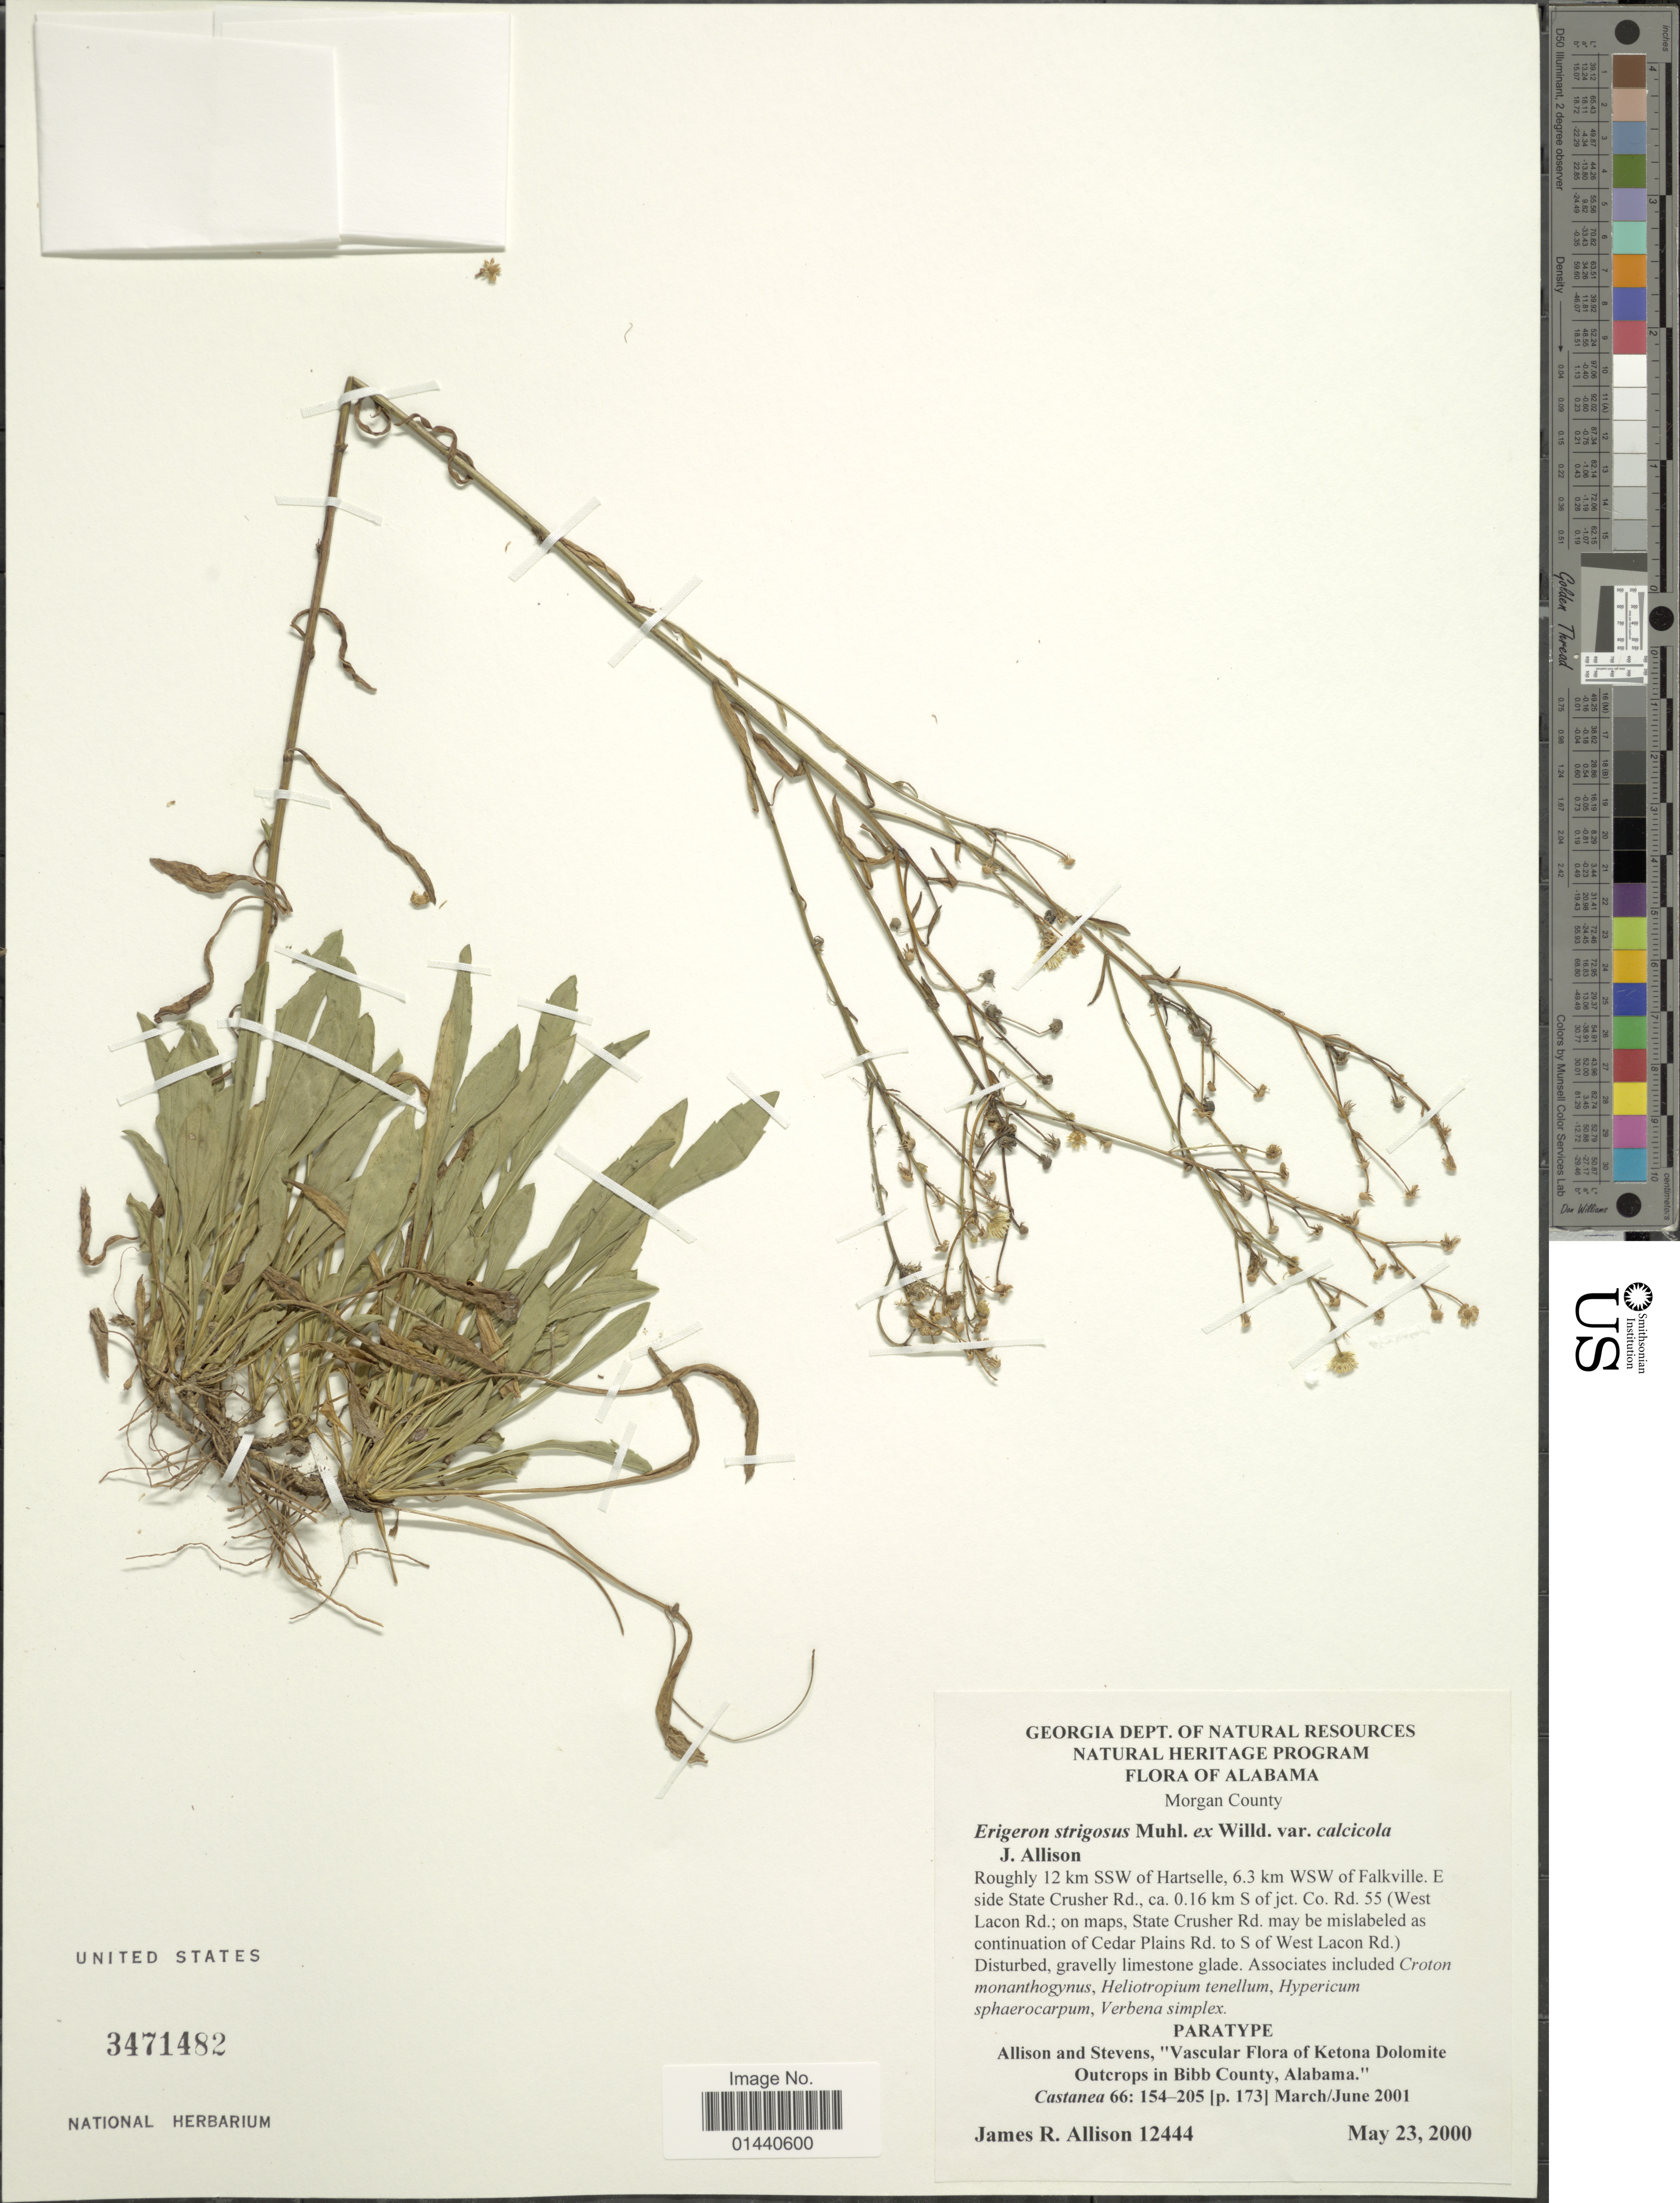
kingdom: Plantae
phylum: Tracheophyta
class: Magnoliopsida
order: Asterales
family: Asteraceae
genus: Erigeron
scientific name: Erigeron strigosus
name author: Muhl. ex Willd.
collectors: J. R. Allison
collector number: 12444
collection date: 2000-05-23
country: United States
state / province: Alabama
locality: Morgan County. Roughly 12 km SSW of Hartselle, 6.3 km WSW of Falkville, E side State Crusher Rd., ca. 0.16 km S of jct. Co. Rd. 55 (West Lacon Rd.; on maos, State Crusher Rd.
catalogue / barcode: US 3471482